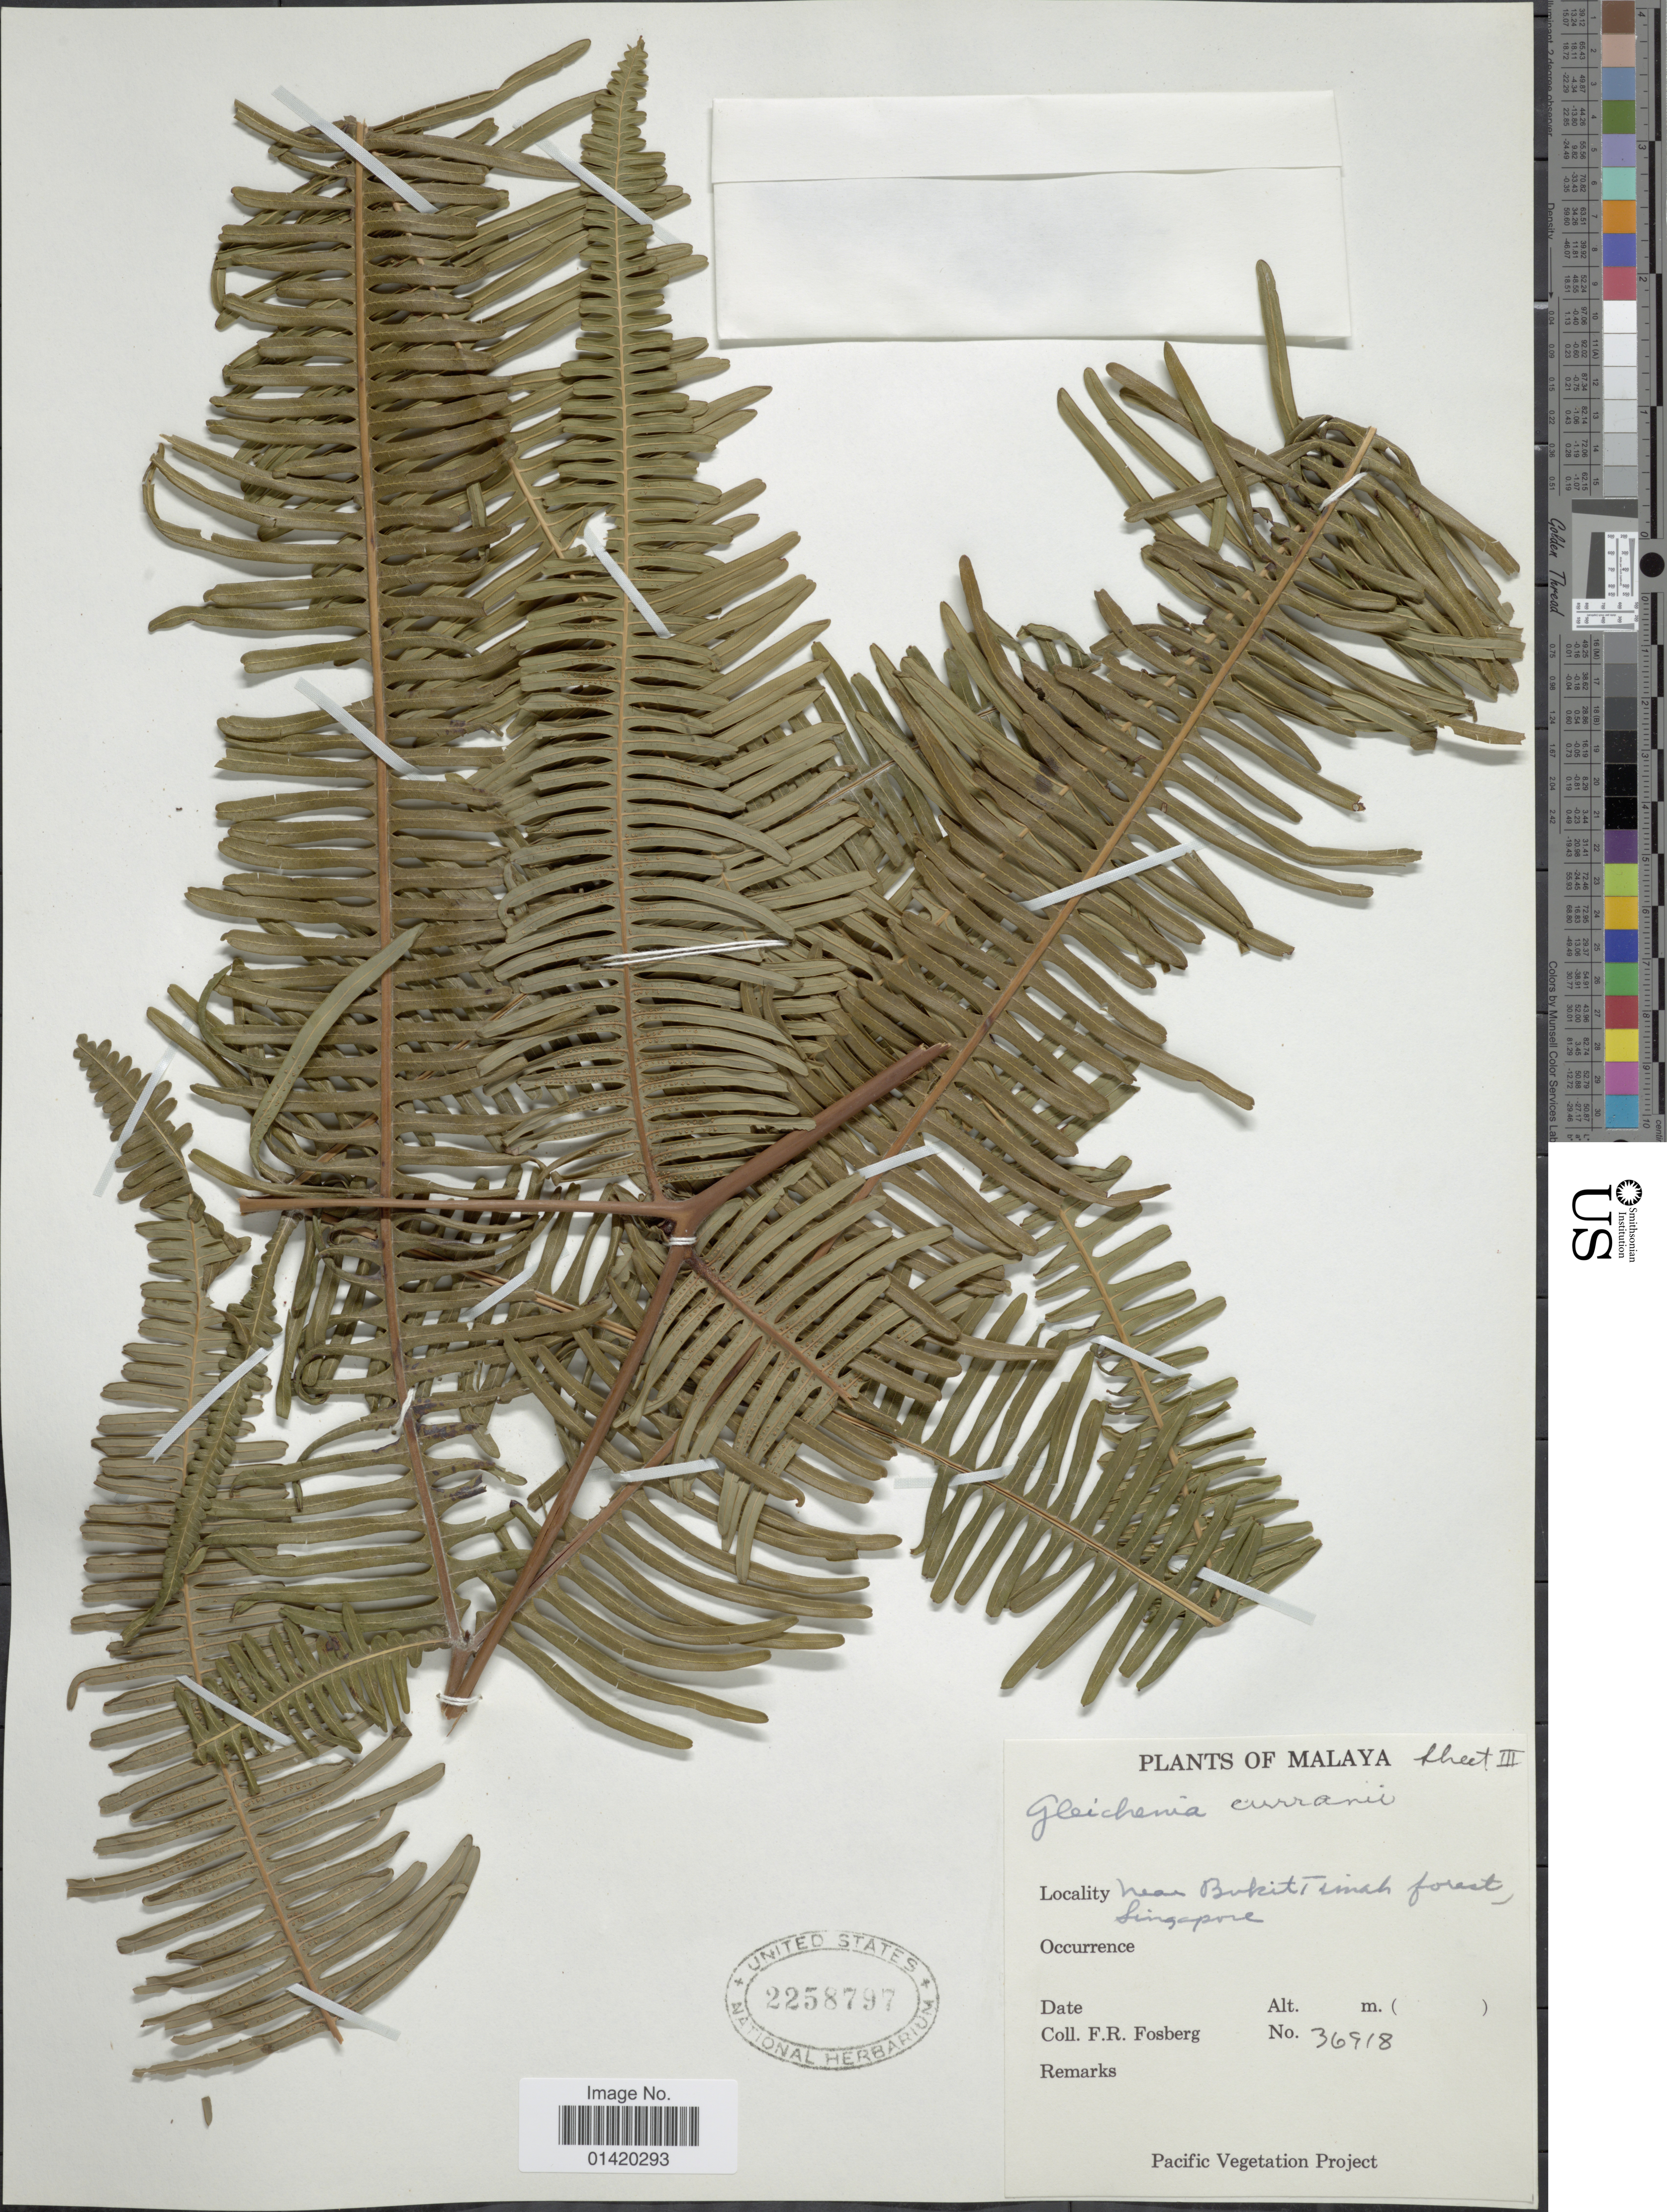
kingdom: Plantae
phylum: Tracheophyta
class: Polypodiopsida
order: Gleicheniales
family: Gleicheniaceae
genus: Dicranopteris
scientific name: Dicranopteris curranii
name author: Copel.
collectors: F. R. Fosberg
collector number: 36918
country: Singapore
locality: Malaya, Near Bukit Timah forest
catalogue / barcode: US 2258797